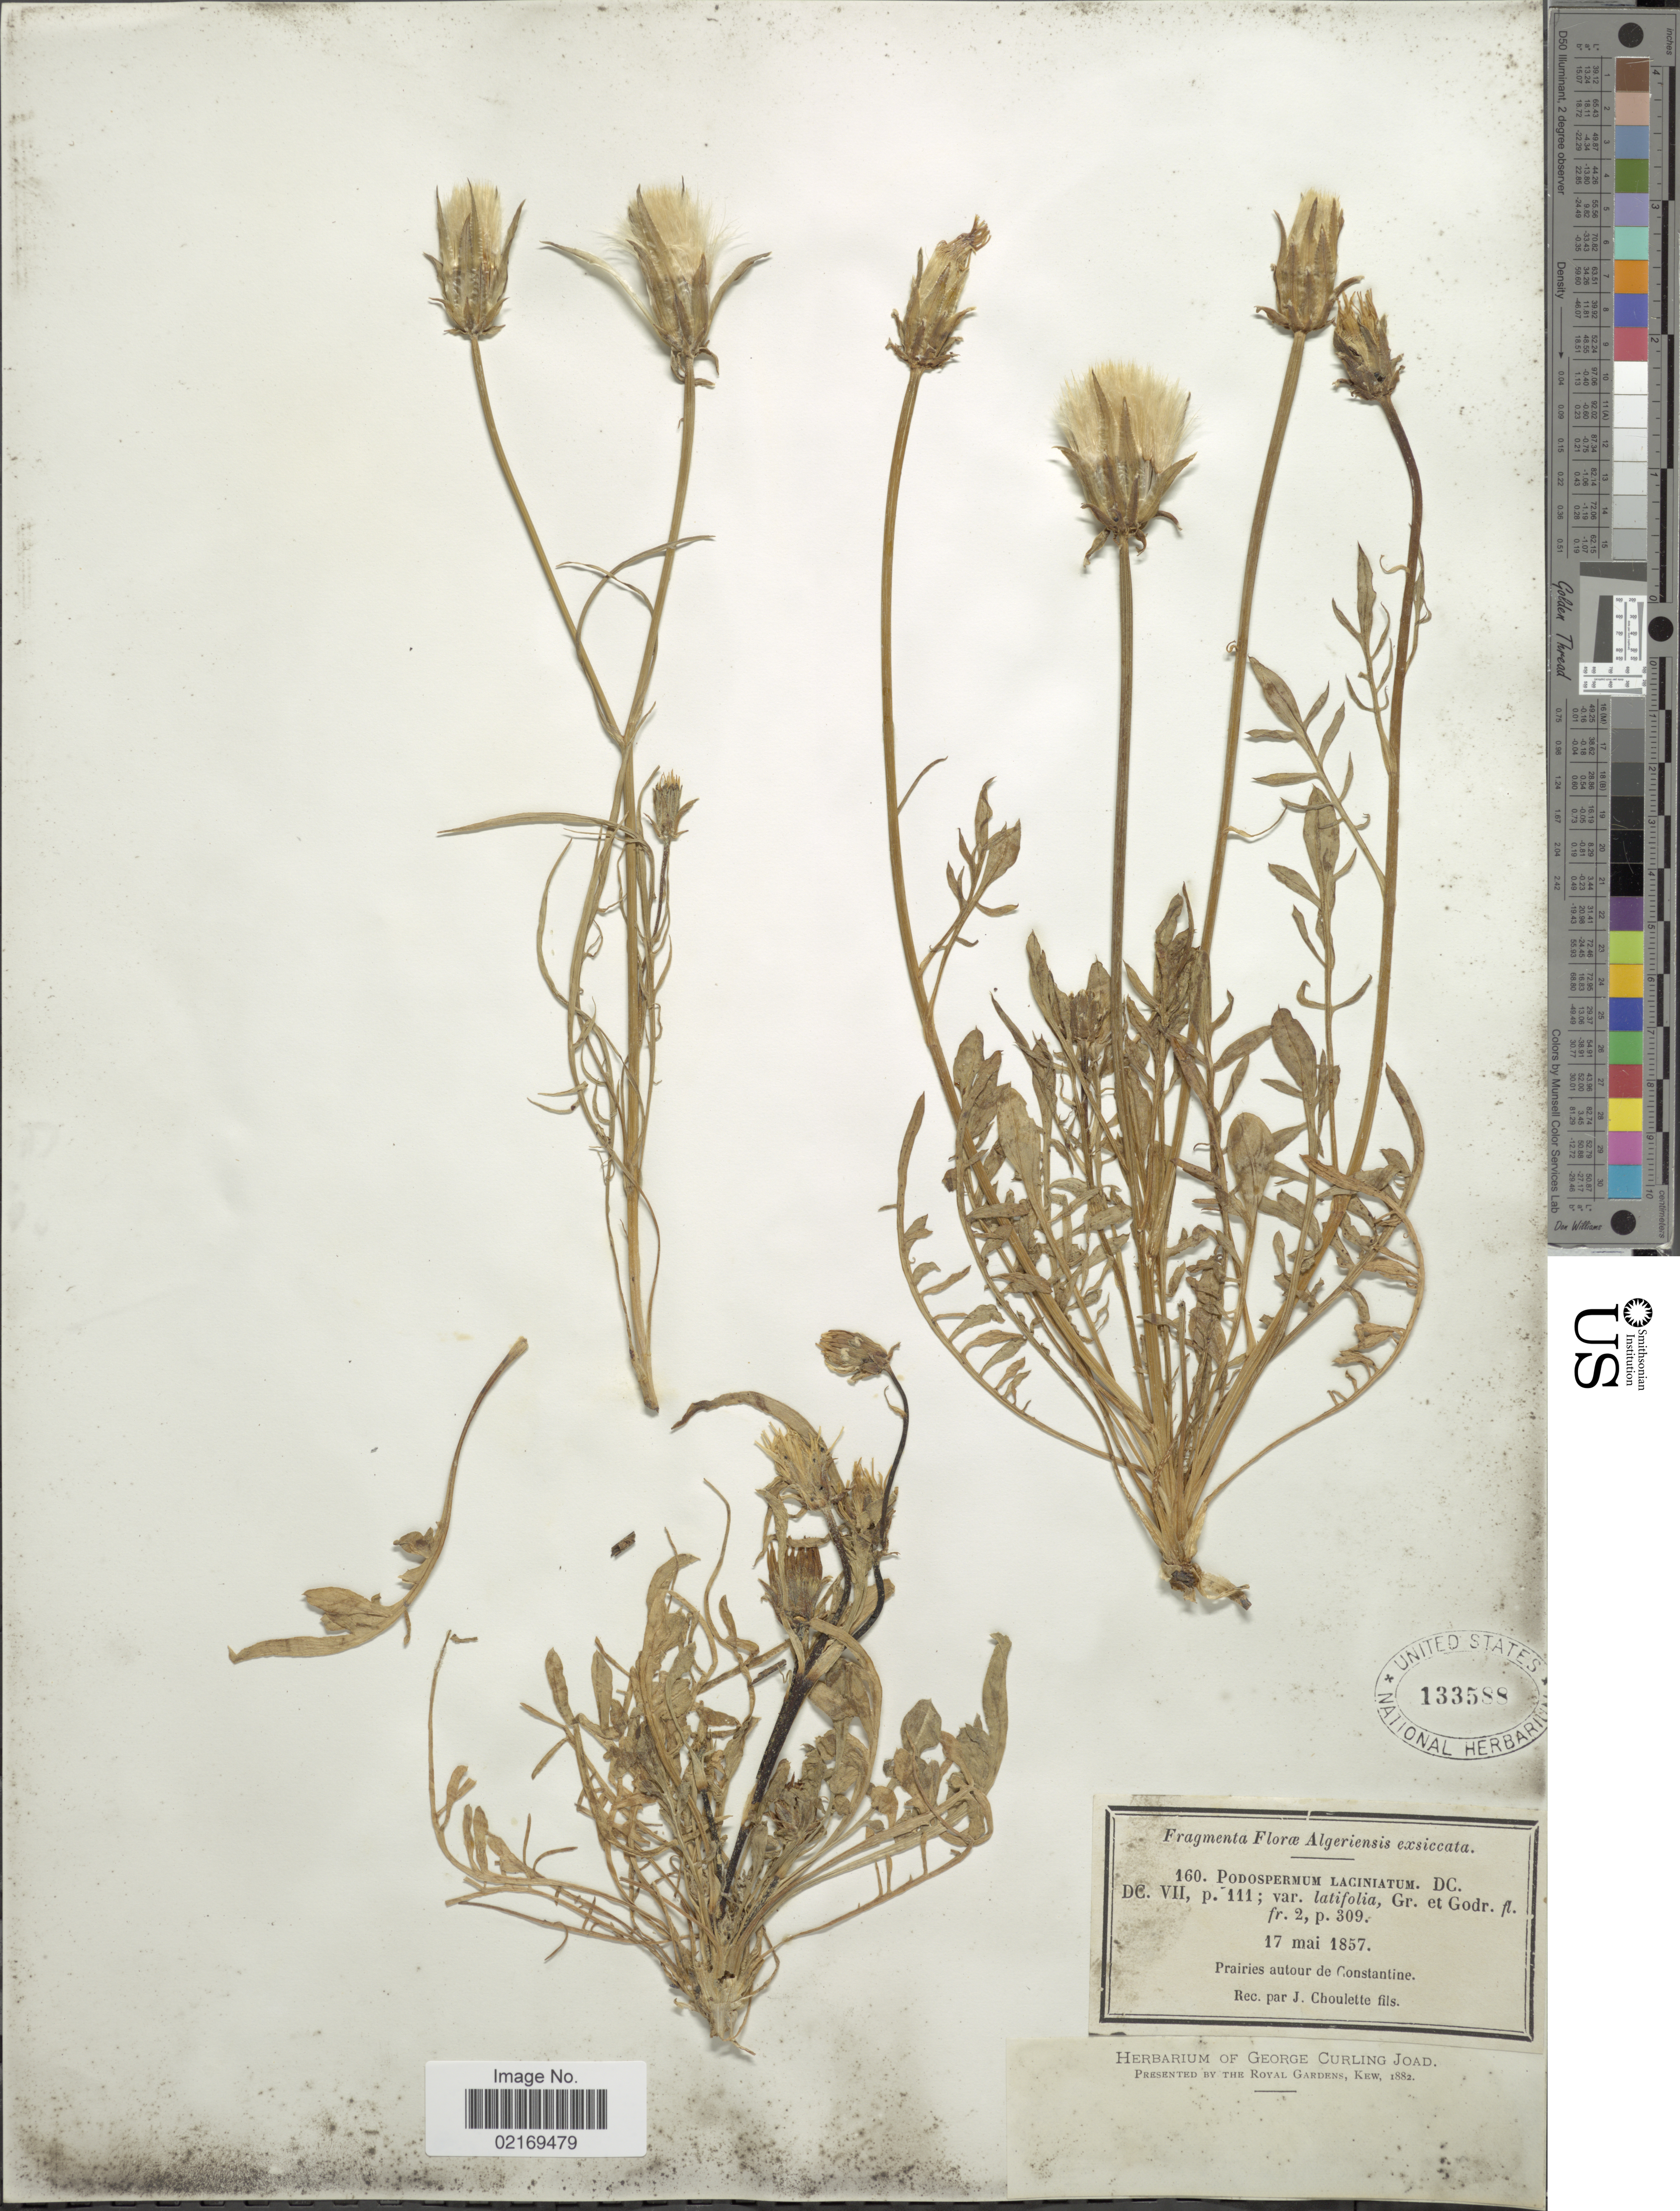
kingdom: Plantae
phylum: Tracheophyta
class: Magnoliopsida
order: Asterales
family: Asteraceae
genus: Scorzonera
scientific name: Scorzonera laciniata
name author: L.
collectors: J. Choulette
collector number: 160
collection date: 1857-05-17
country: Algeria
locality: Algeriensis, prairies autour de Constantine.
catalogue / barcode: US 133588